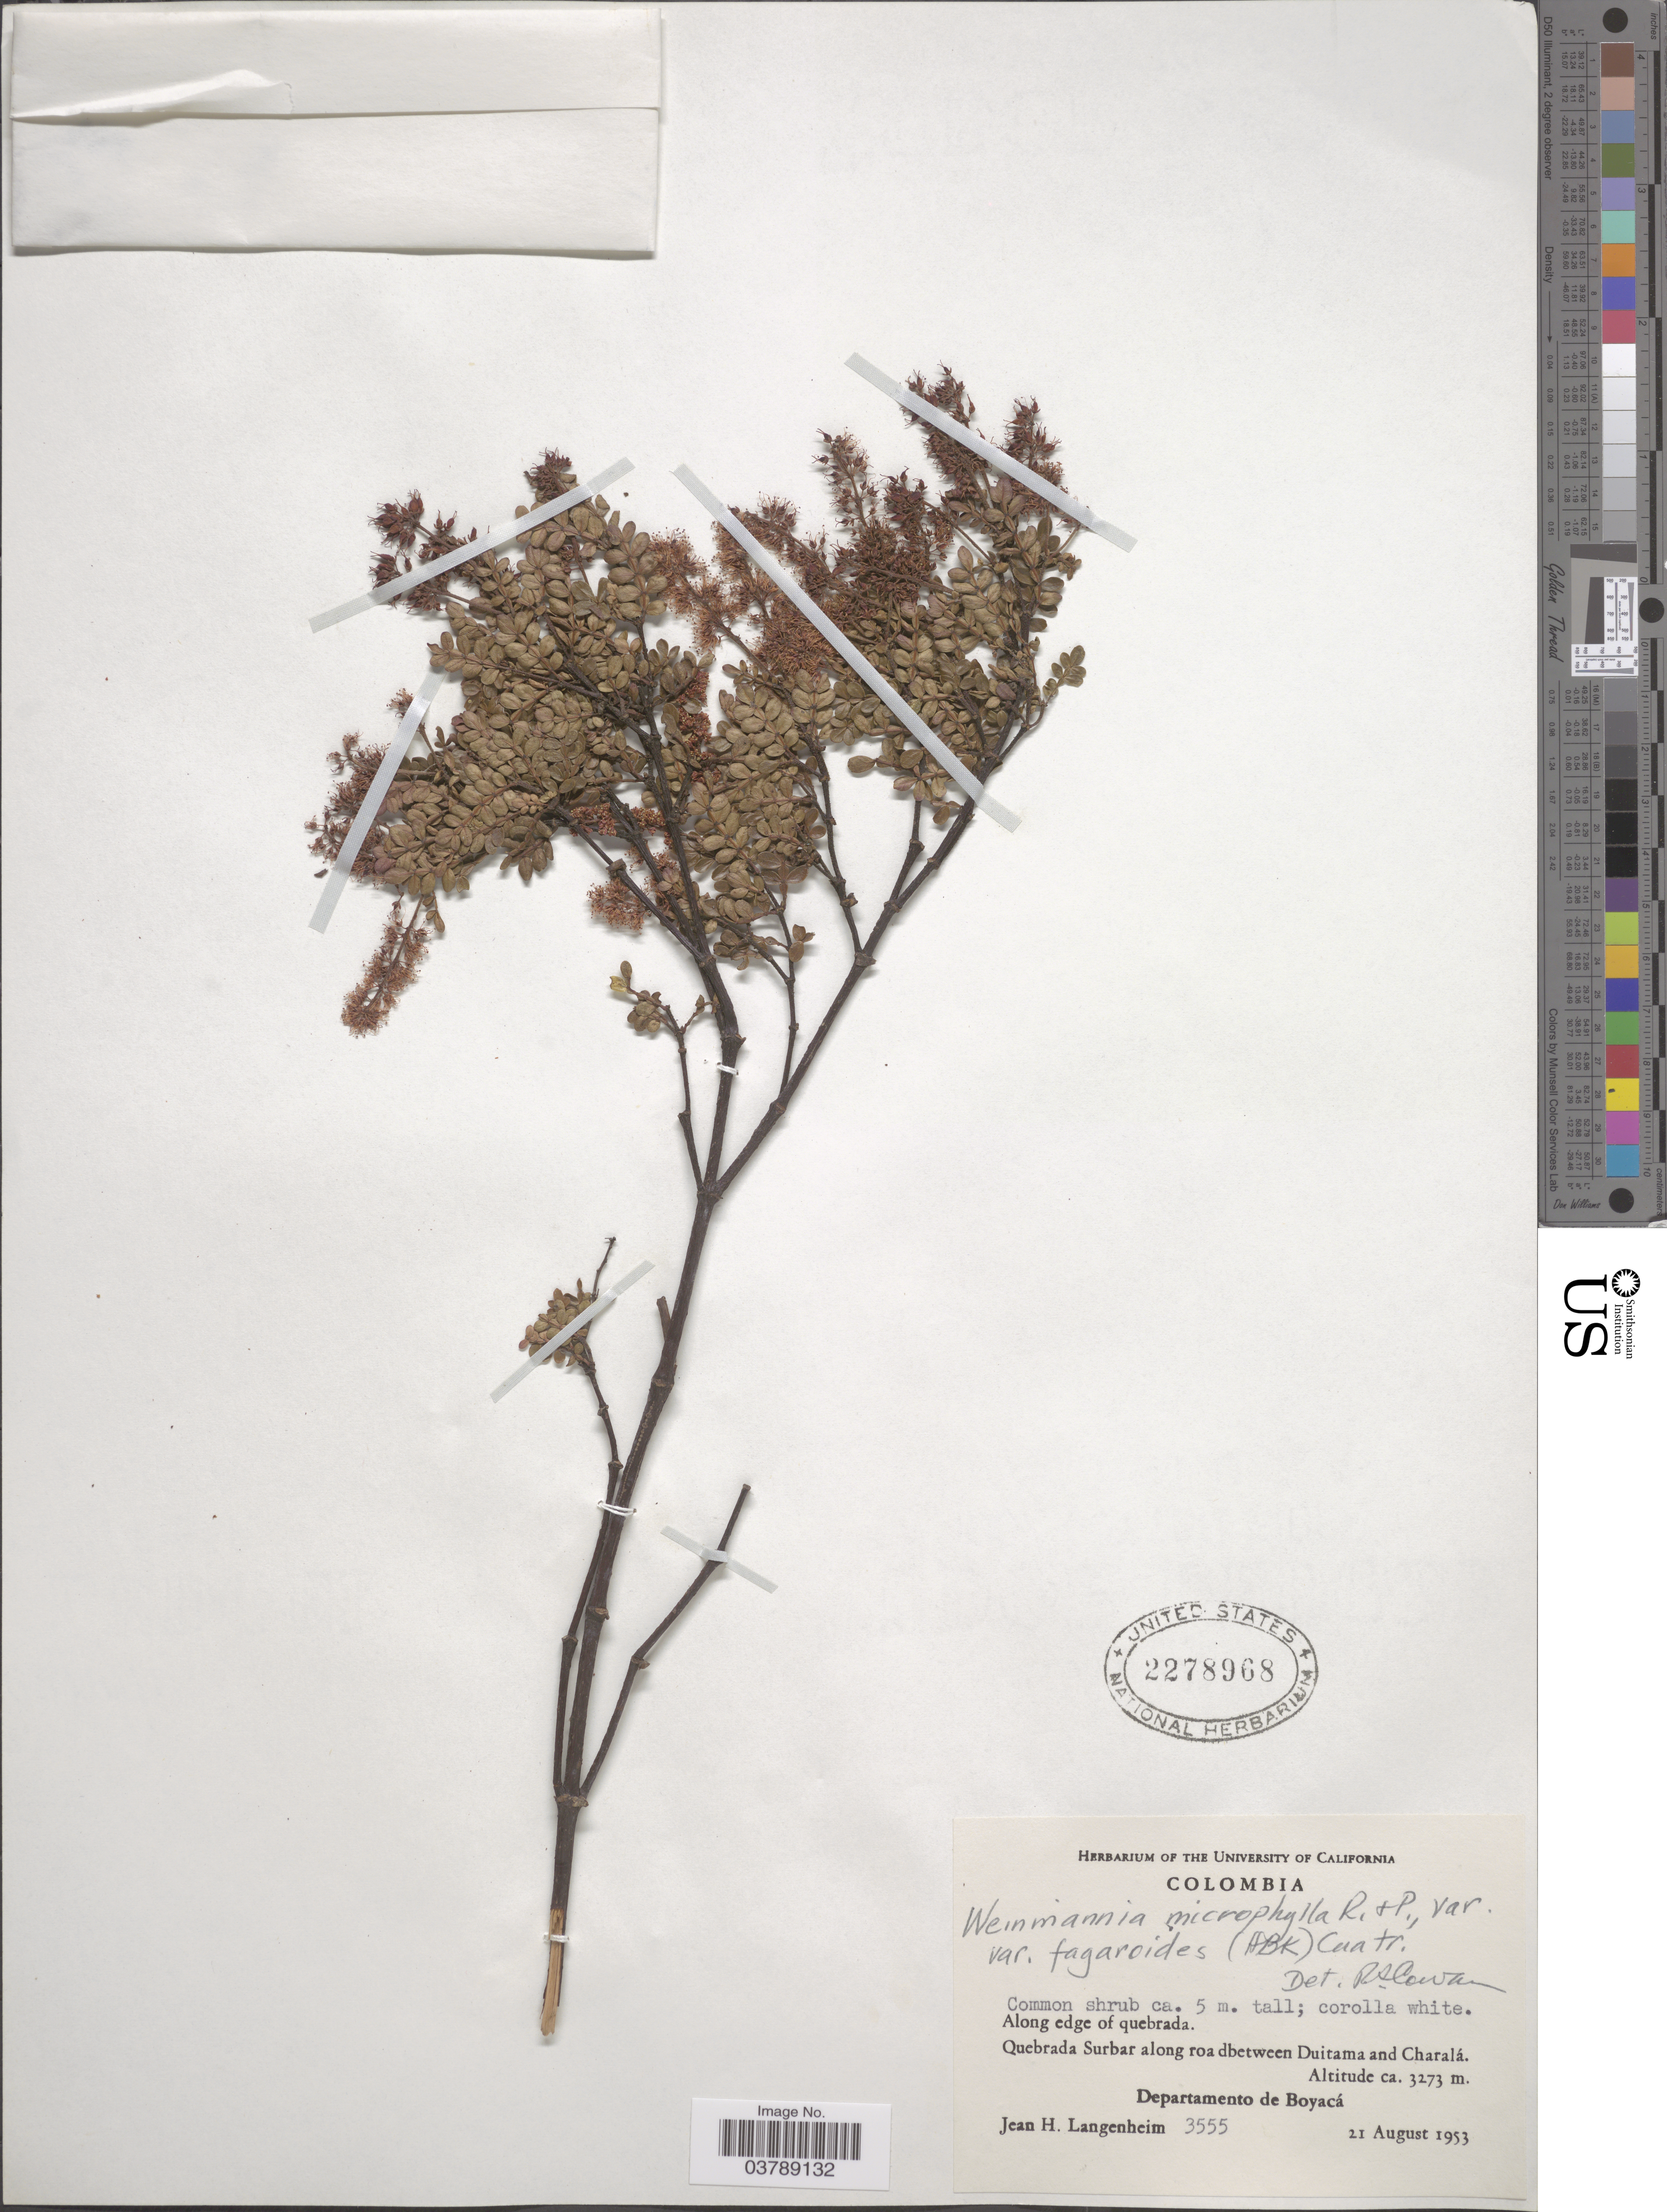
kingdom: Plantae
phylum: Tracheophyta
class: Magnoliopsida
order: Oxalidales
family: Cunoniaceae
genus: Weinmannia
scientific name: Weinmannia fagaroides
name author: Kunth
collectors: J. H. Langenheim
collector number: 3555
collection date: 1953-08-21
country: Colombia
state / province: Boyacá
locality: Along edge of quebrada. Quebrada Surbar along roadbetween Duitama and Charalá. Departamento de Boyacá.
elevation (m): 3273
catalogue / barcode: US 2278968